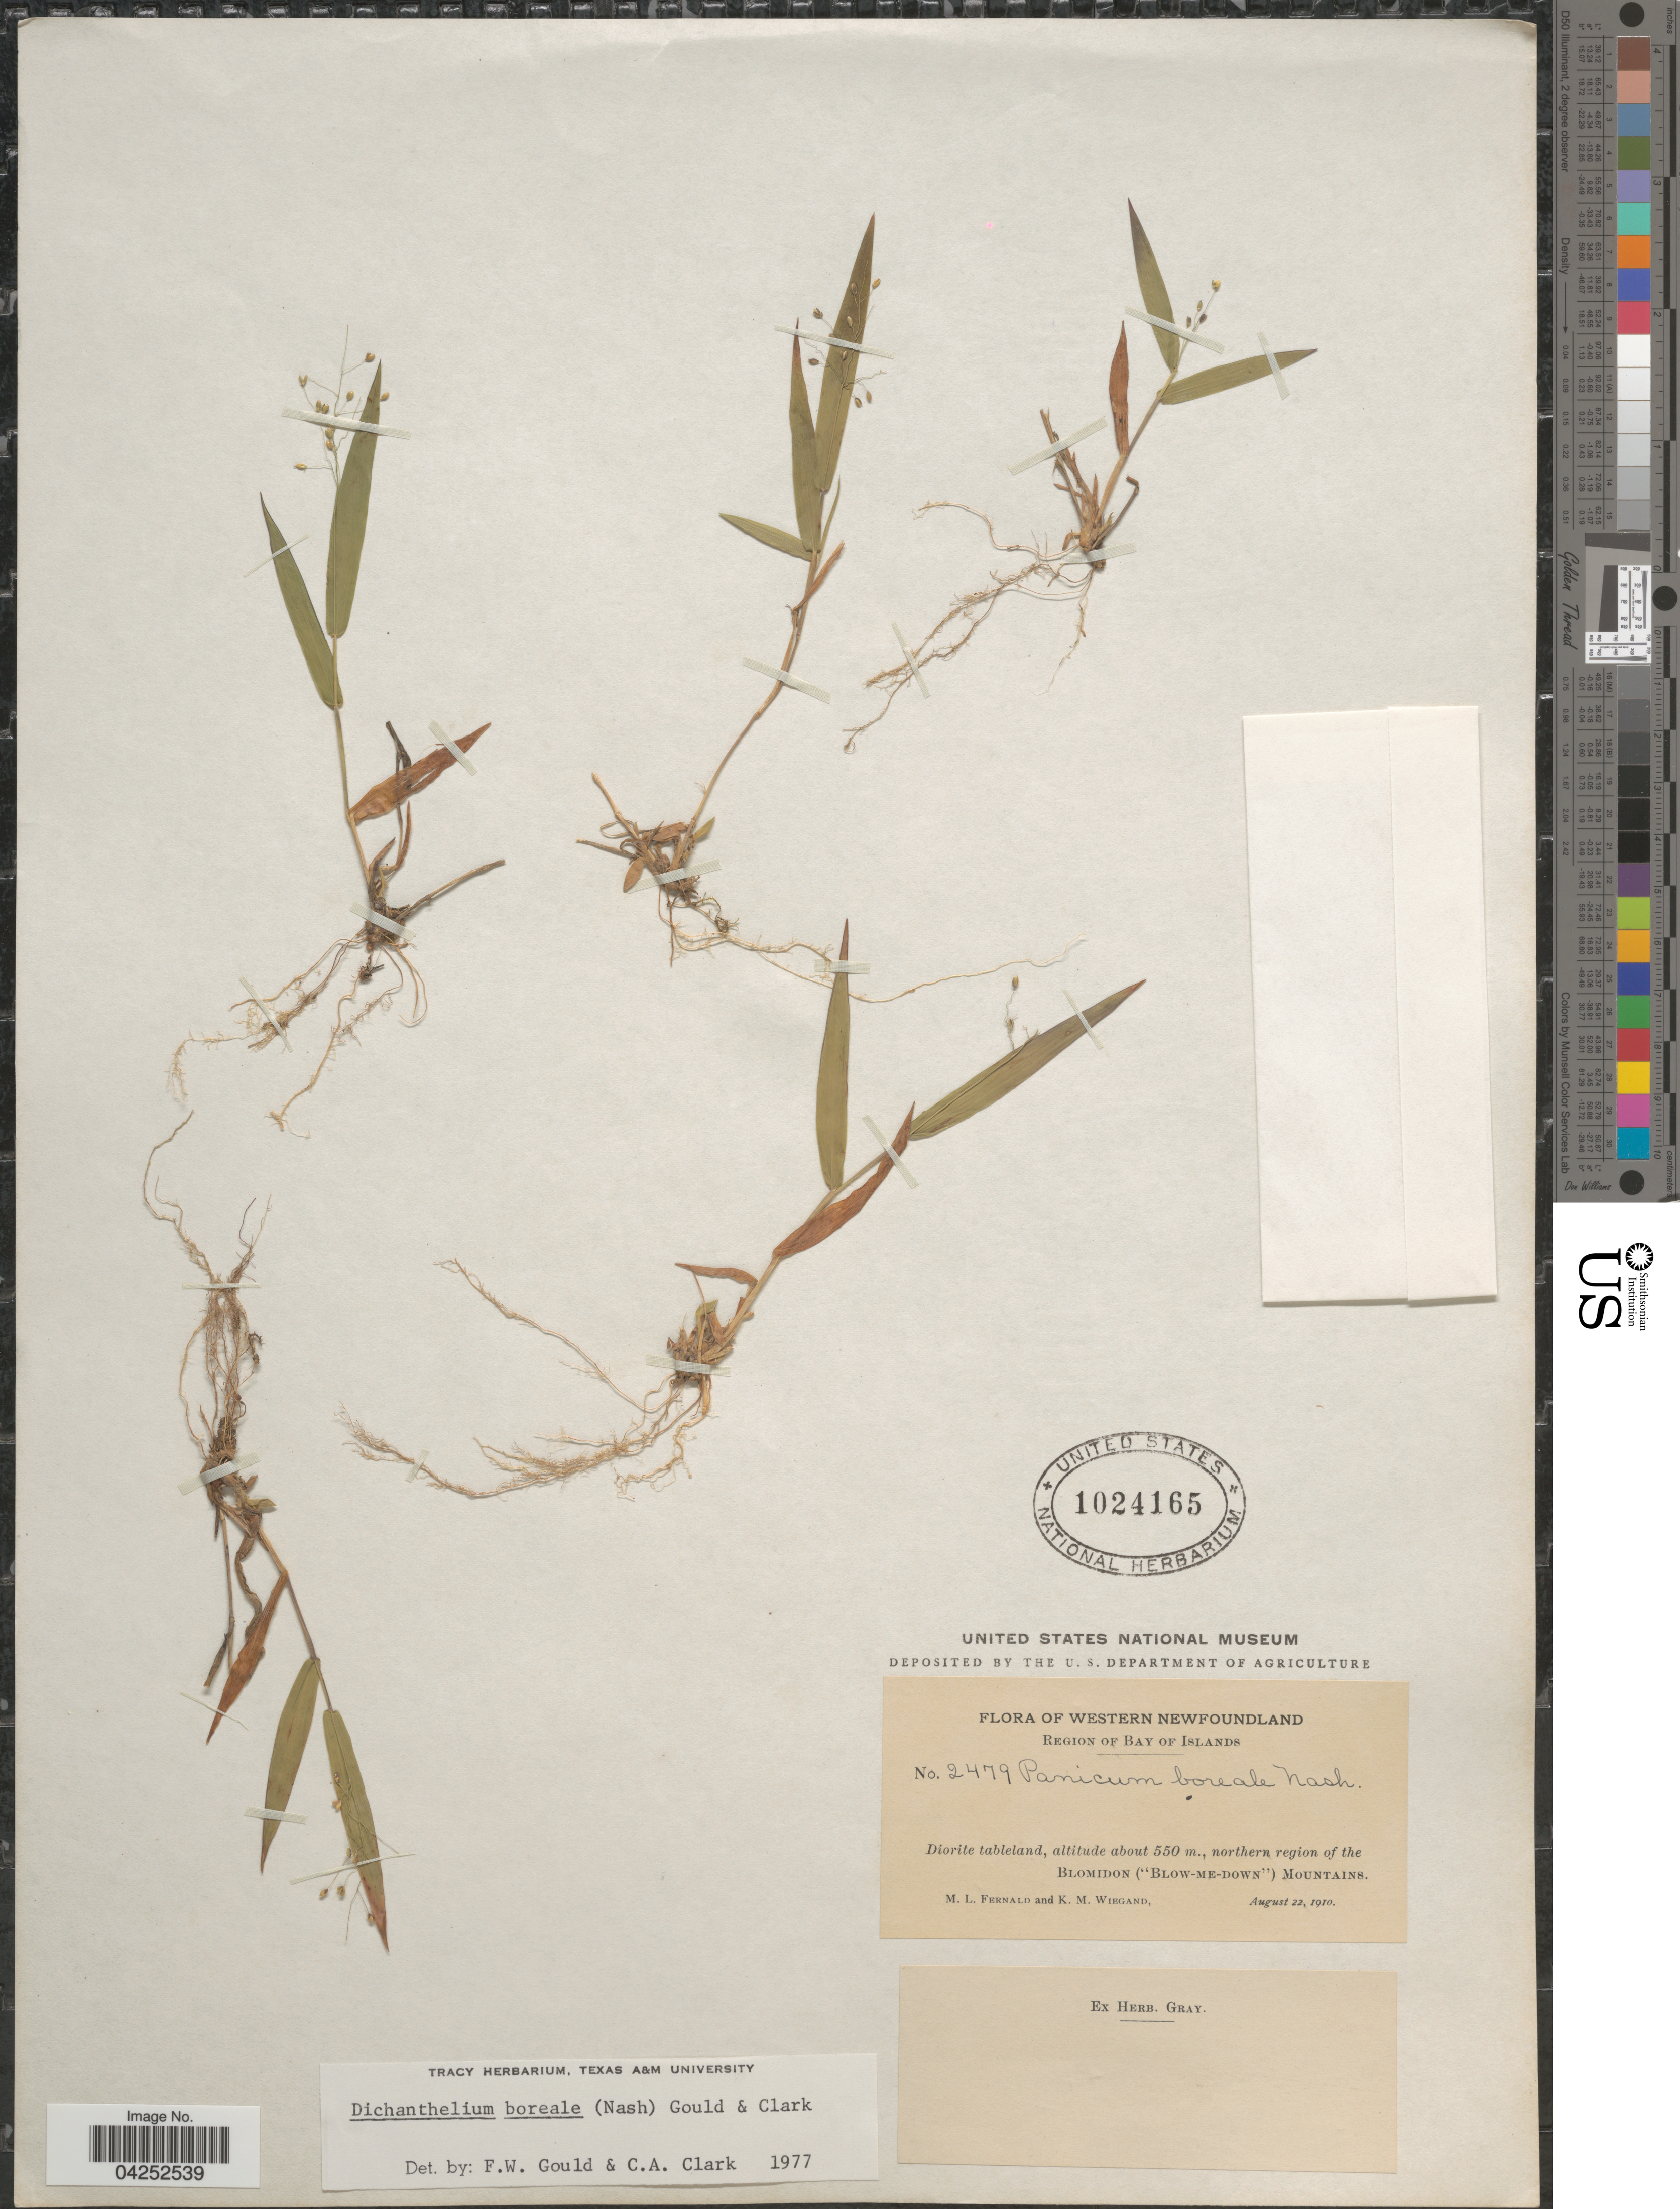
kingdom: Plantae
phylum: Tracheophyta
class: Liliopsida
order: Poales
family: Poaceae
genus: Dichanthelium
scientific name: Dichanthelium boreale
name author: (Nash) Freckmann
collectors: M. L. Fernald & K. M. Wiegand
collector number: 2479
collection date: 1910-08-22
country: Canada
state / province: Newfoundland and Labrador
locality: Western Newfoundland. Region of Bay of Islands. Northern region of the Blomidon ("Blow-Me-Down") Mountains.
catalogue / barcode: US 1024165